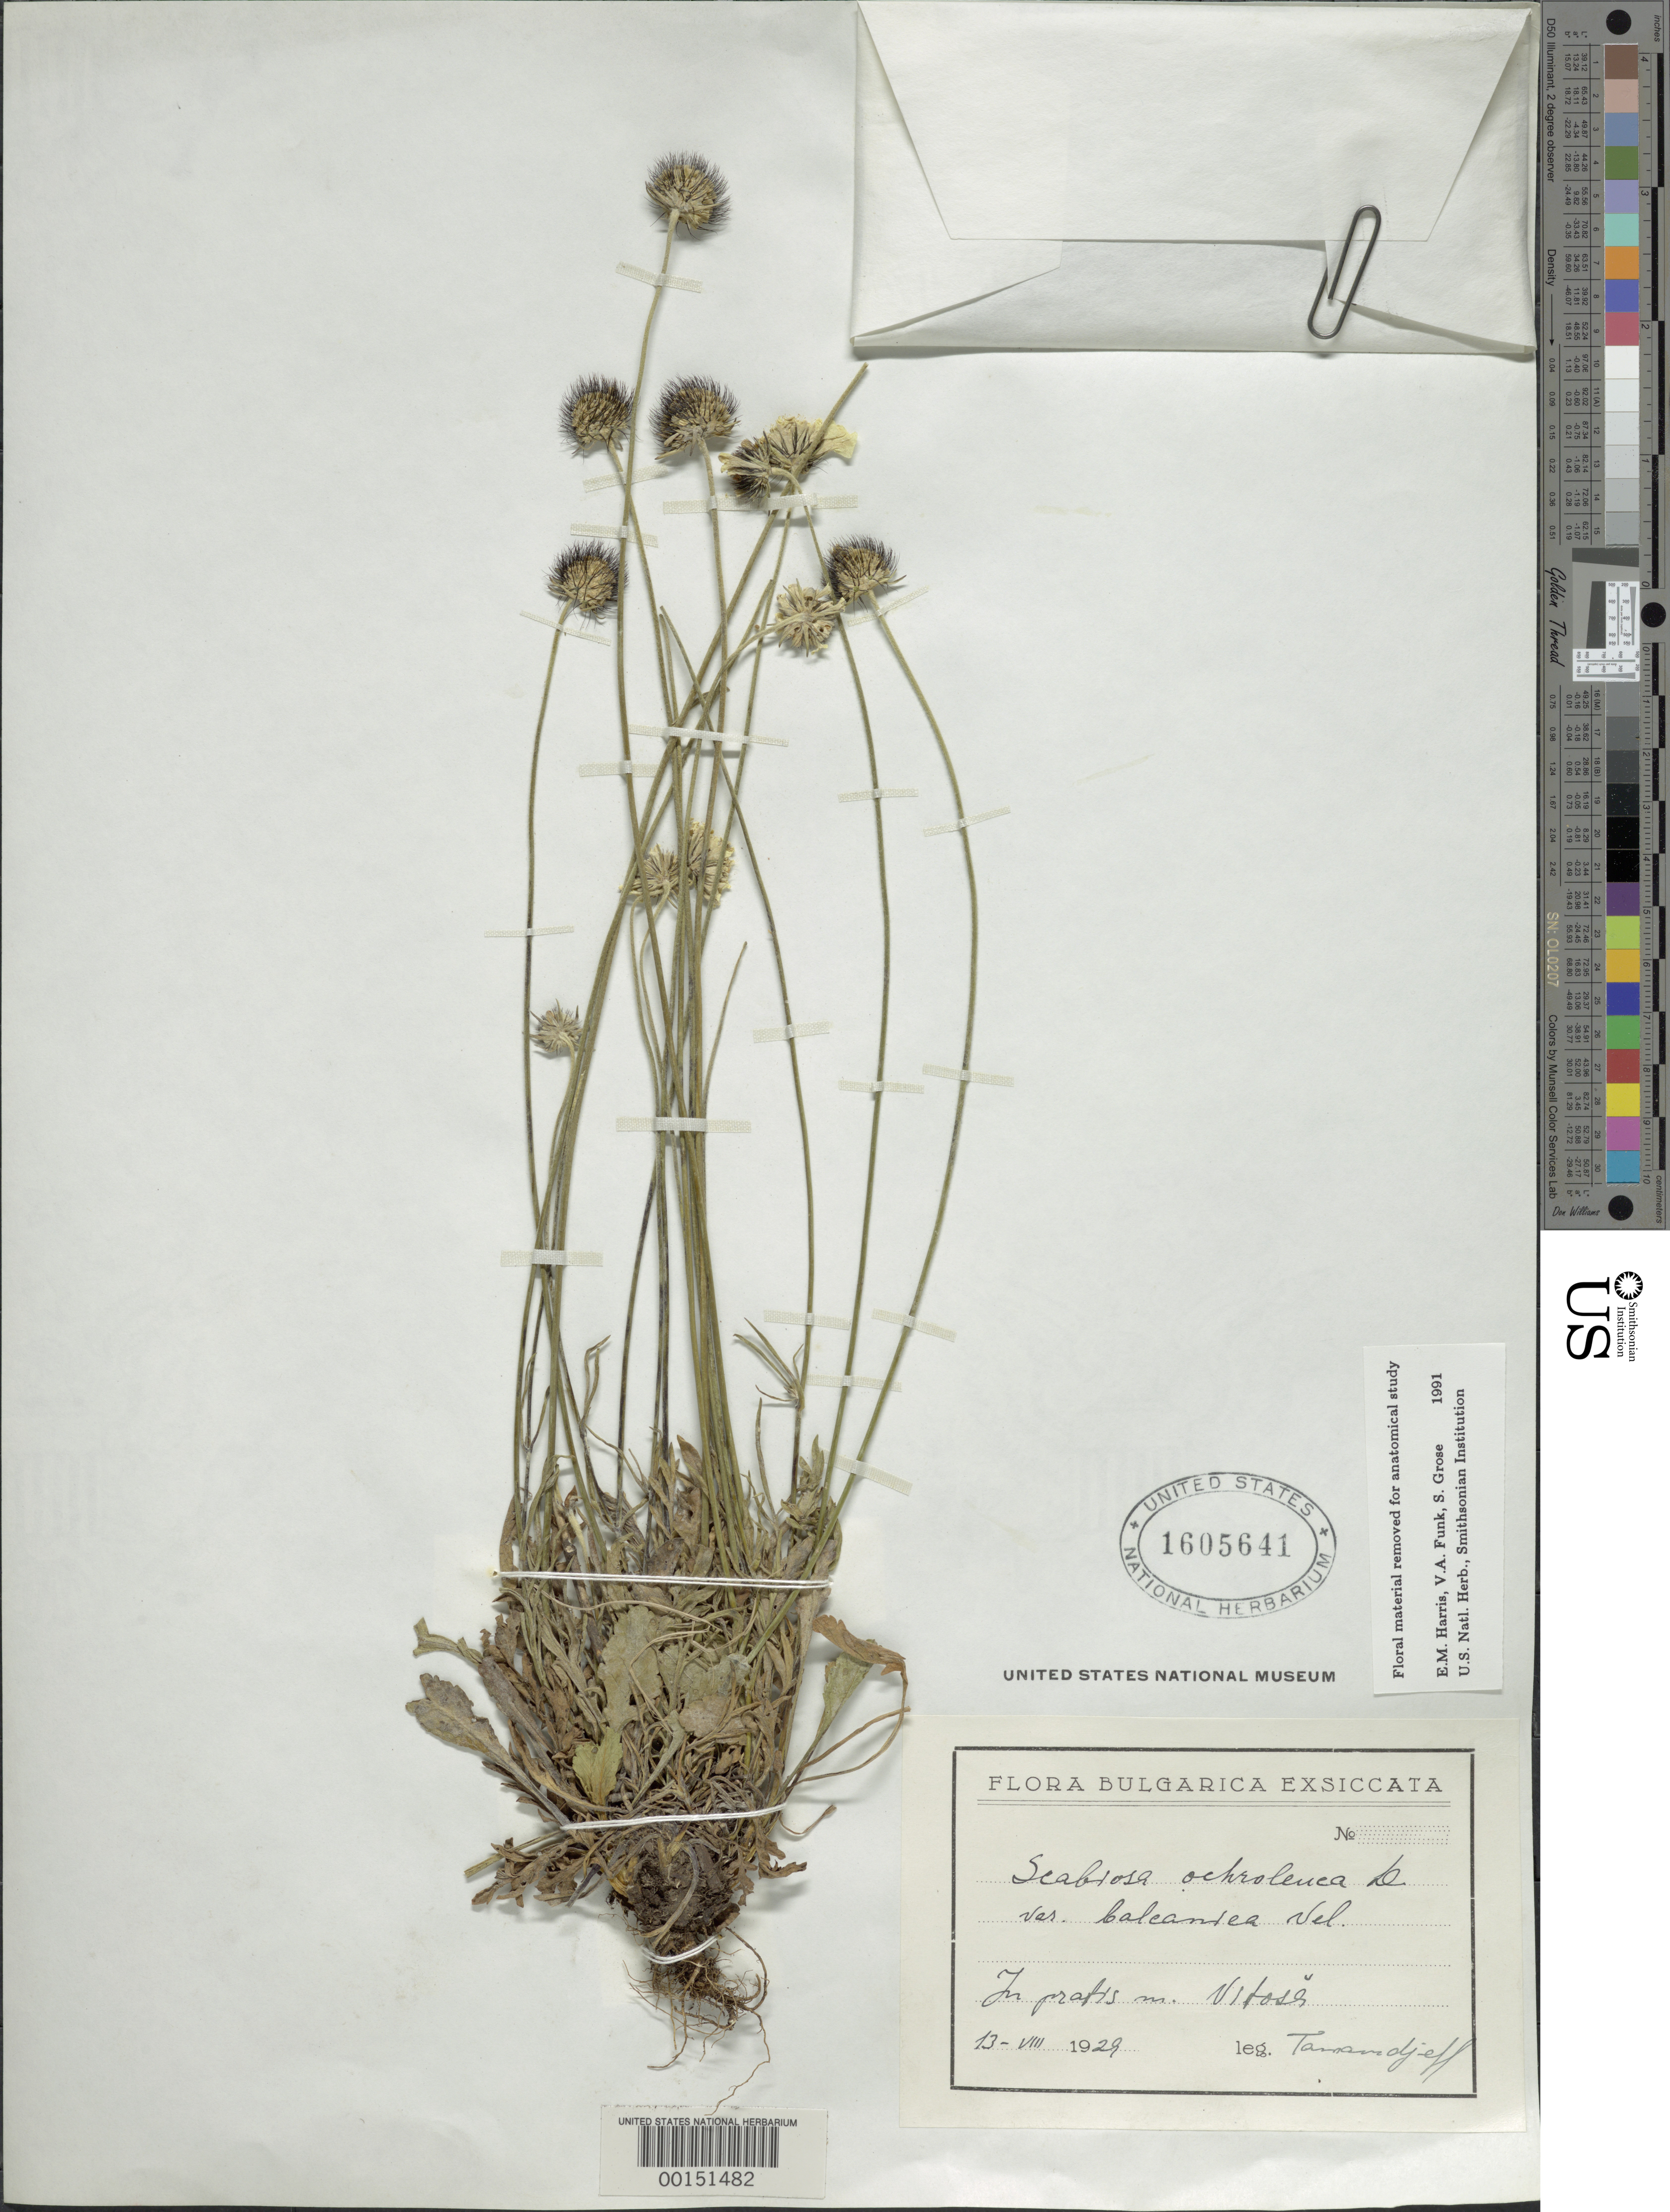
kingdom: Plantae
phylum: Tracheophyta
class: Magnoliopsida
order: Dipsacales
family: Caprifoliaceae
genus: Scabiosa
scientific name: Scabiosa ochroleuca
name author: L.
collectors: -. Tanandjeff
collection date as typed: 13 Aug 1929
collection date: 1929-08-13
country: Bulgaria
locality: Vitose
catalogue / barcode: US 1605641